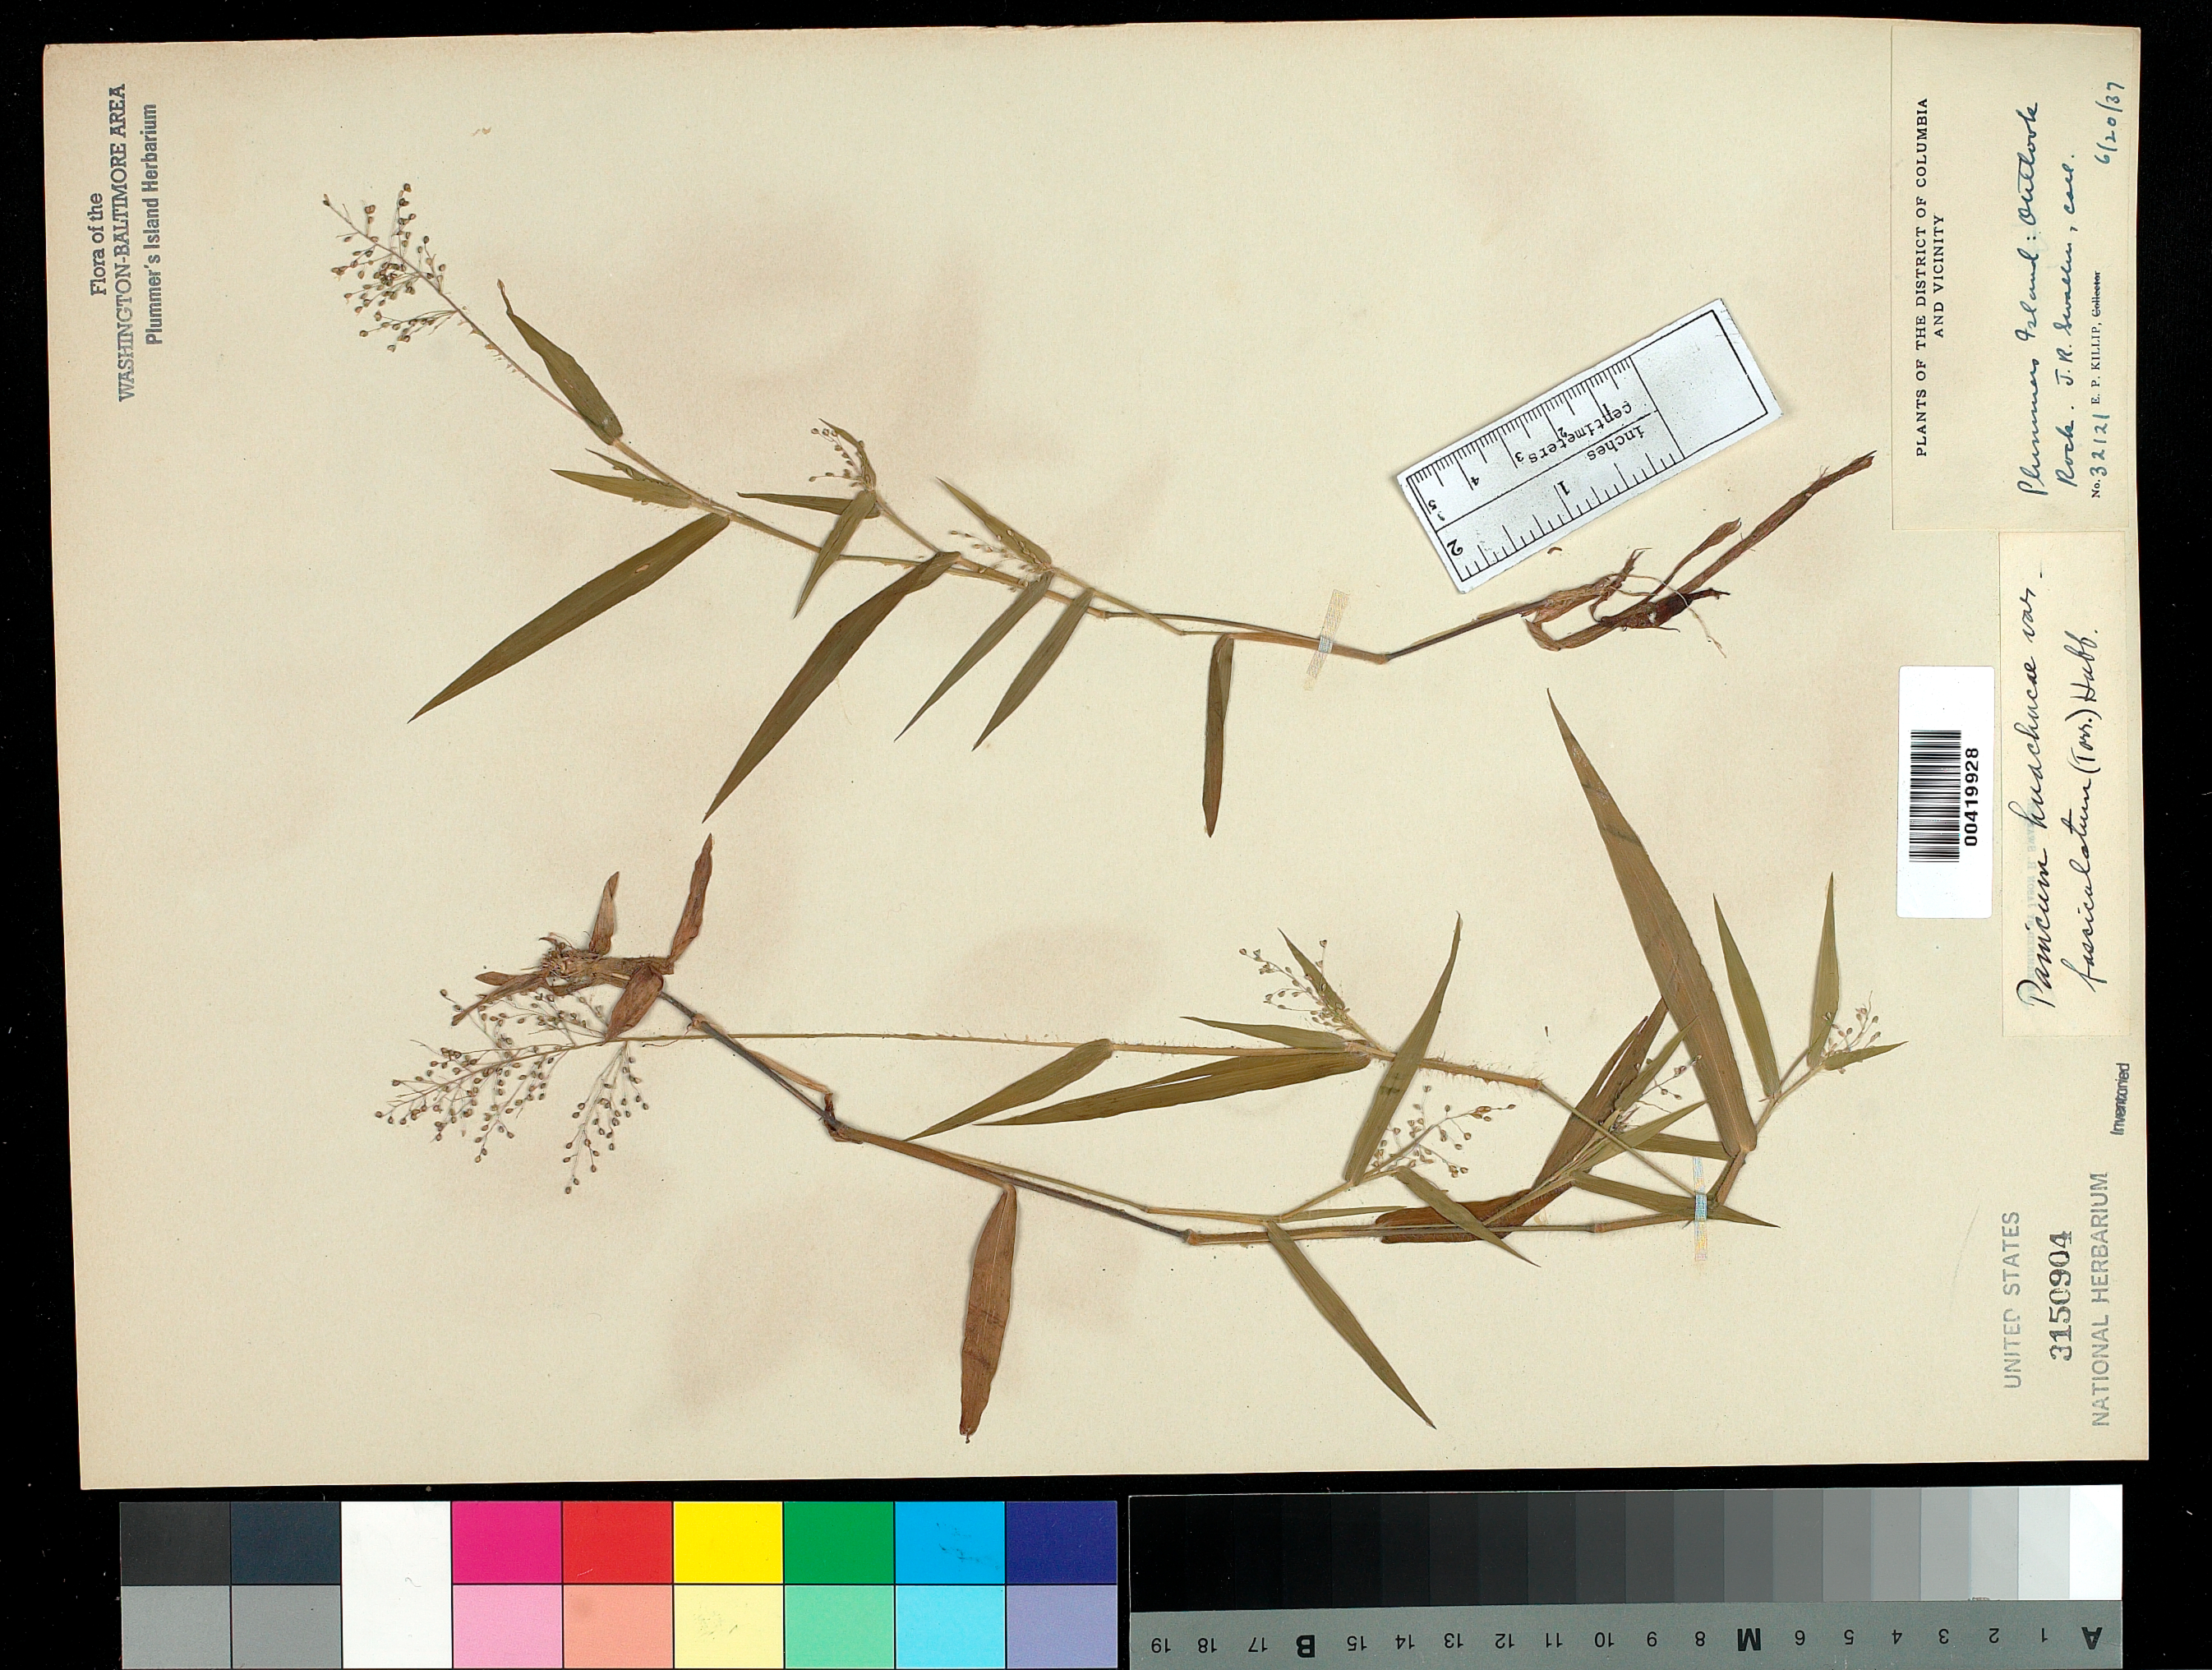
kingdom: Plantae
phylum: Tracheophyta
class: Liliopsida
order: Poales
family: Poaceae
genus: Dichanthelium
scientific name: Dichanthelium acuminatum var. fasciculatum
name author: (Torr.) Freckmann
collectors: E. P. Killip & J. R. Swallen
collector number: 32121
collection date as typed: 20 Jun 1937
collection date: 1937-06-20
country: United States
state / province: Maryland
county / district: Montgomery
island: Plummers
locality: Plummer's Island; Outlook Rock C. & O. Canal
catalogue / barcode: US 3150904